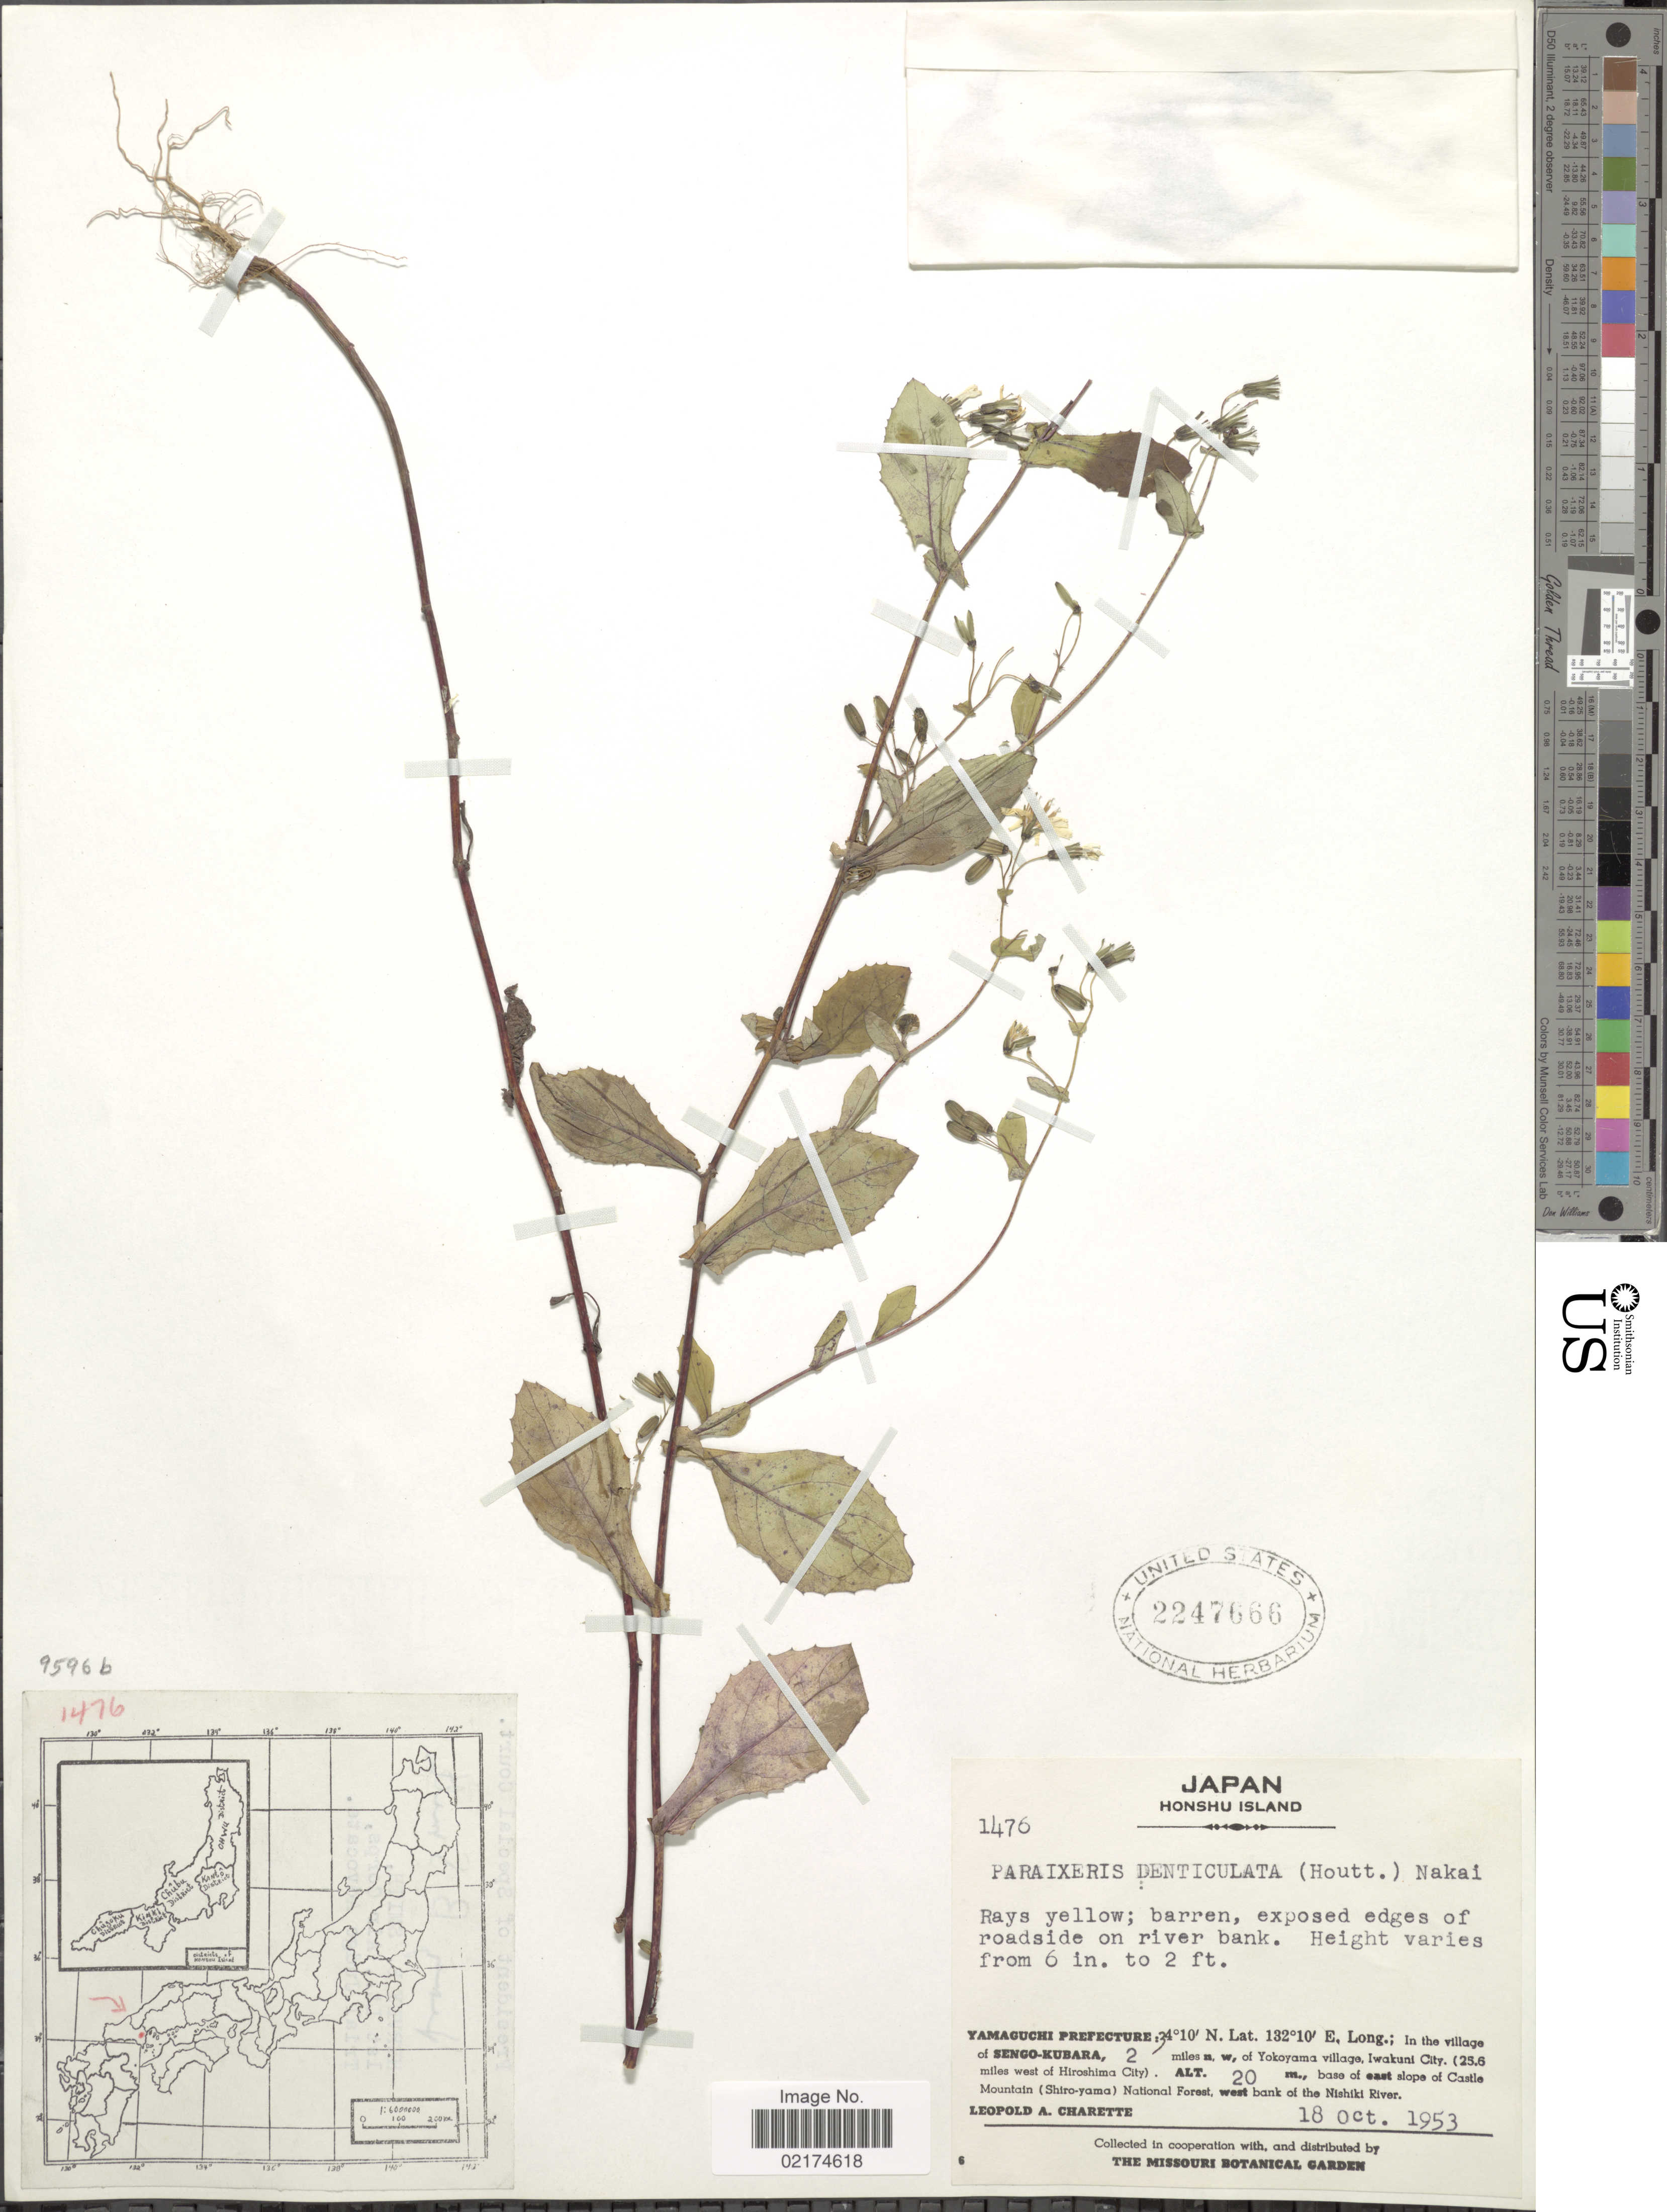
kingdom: Plantae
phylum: Tracheophyta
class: Magnoliopsida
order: Asterales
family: Asteraceae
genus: Crepidiastrum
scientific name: Crepidiastrum denticulatum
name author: (Houtt.) Pak & Kawano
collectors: L. A. Charette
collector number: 1476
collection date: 1953-10-18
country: Japan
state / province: Yamaguti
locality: Honshu Island, Yamaguchi Prefecture; in the village of Sengo-Kubara, 2 miles n.w. of Yokohama village, Iwakuni City. (25.6 miles west of Hiroshima City), base of east slope of Castle Mountain (Shiro-yama) National Forest, west bank of the Nishiki River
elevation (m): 20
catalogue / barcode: US 2247666